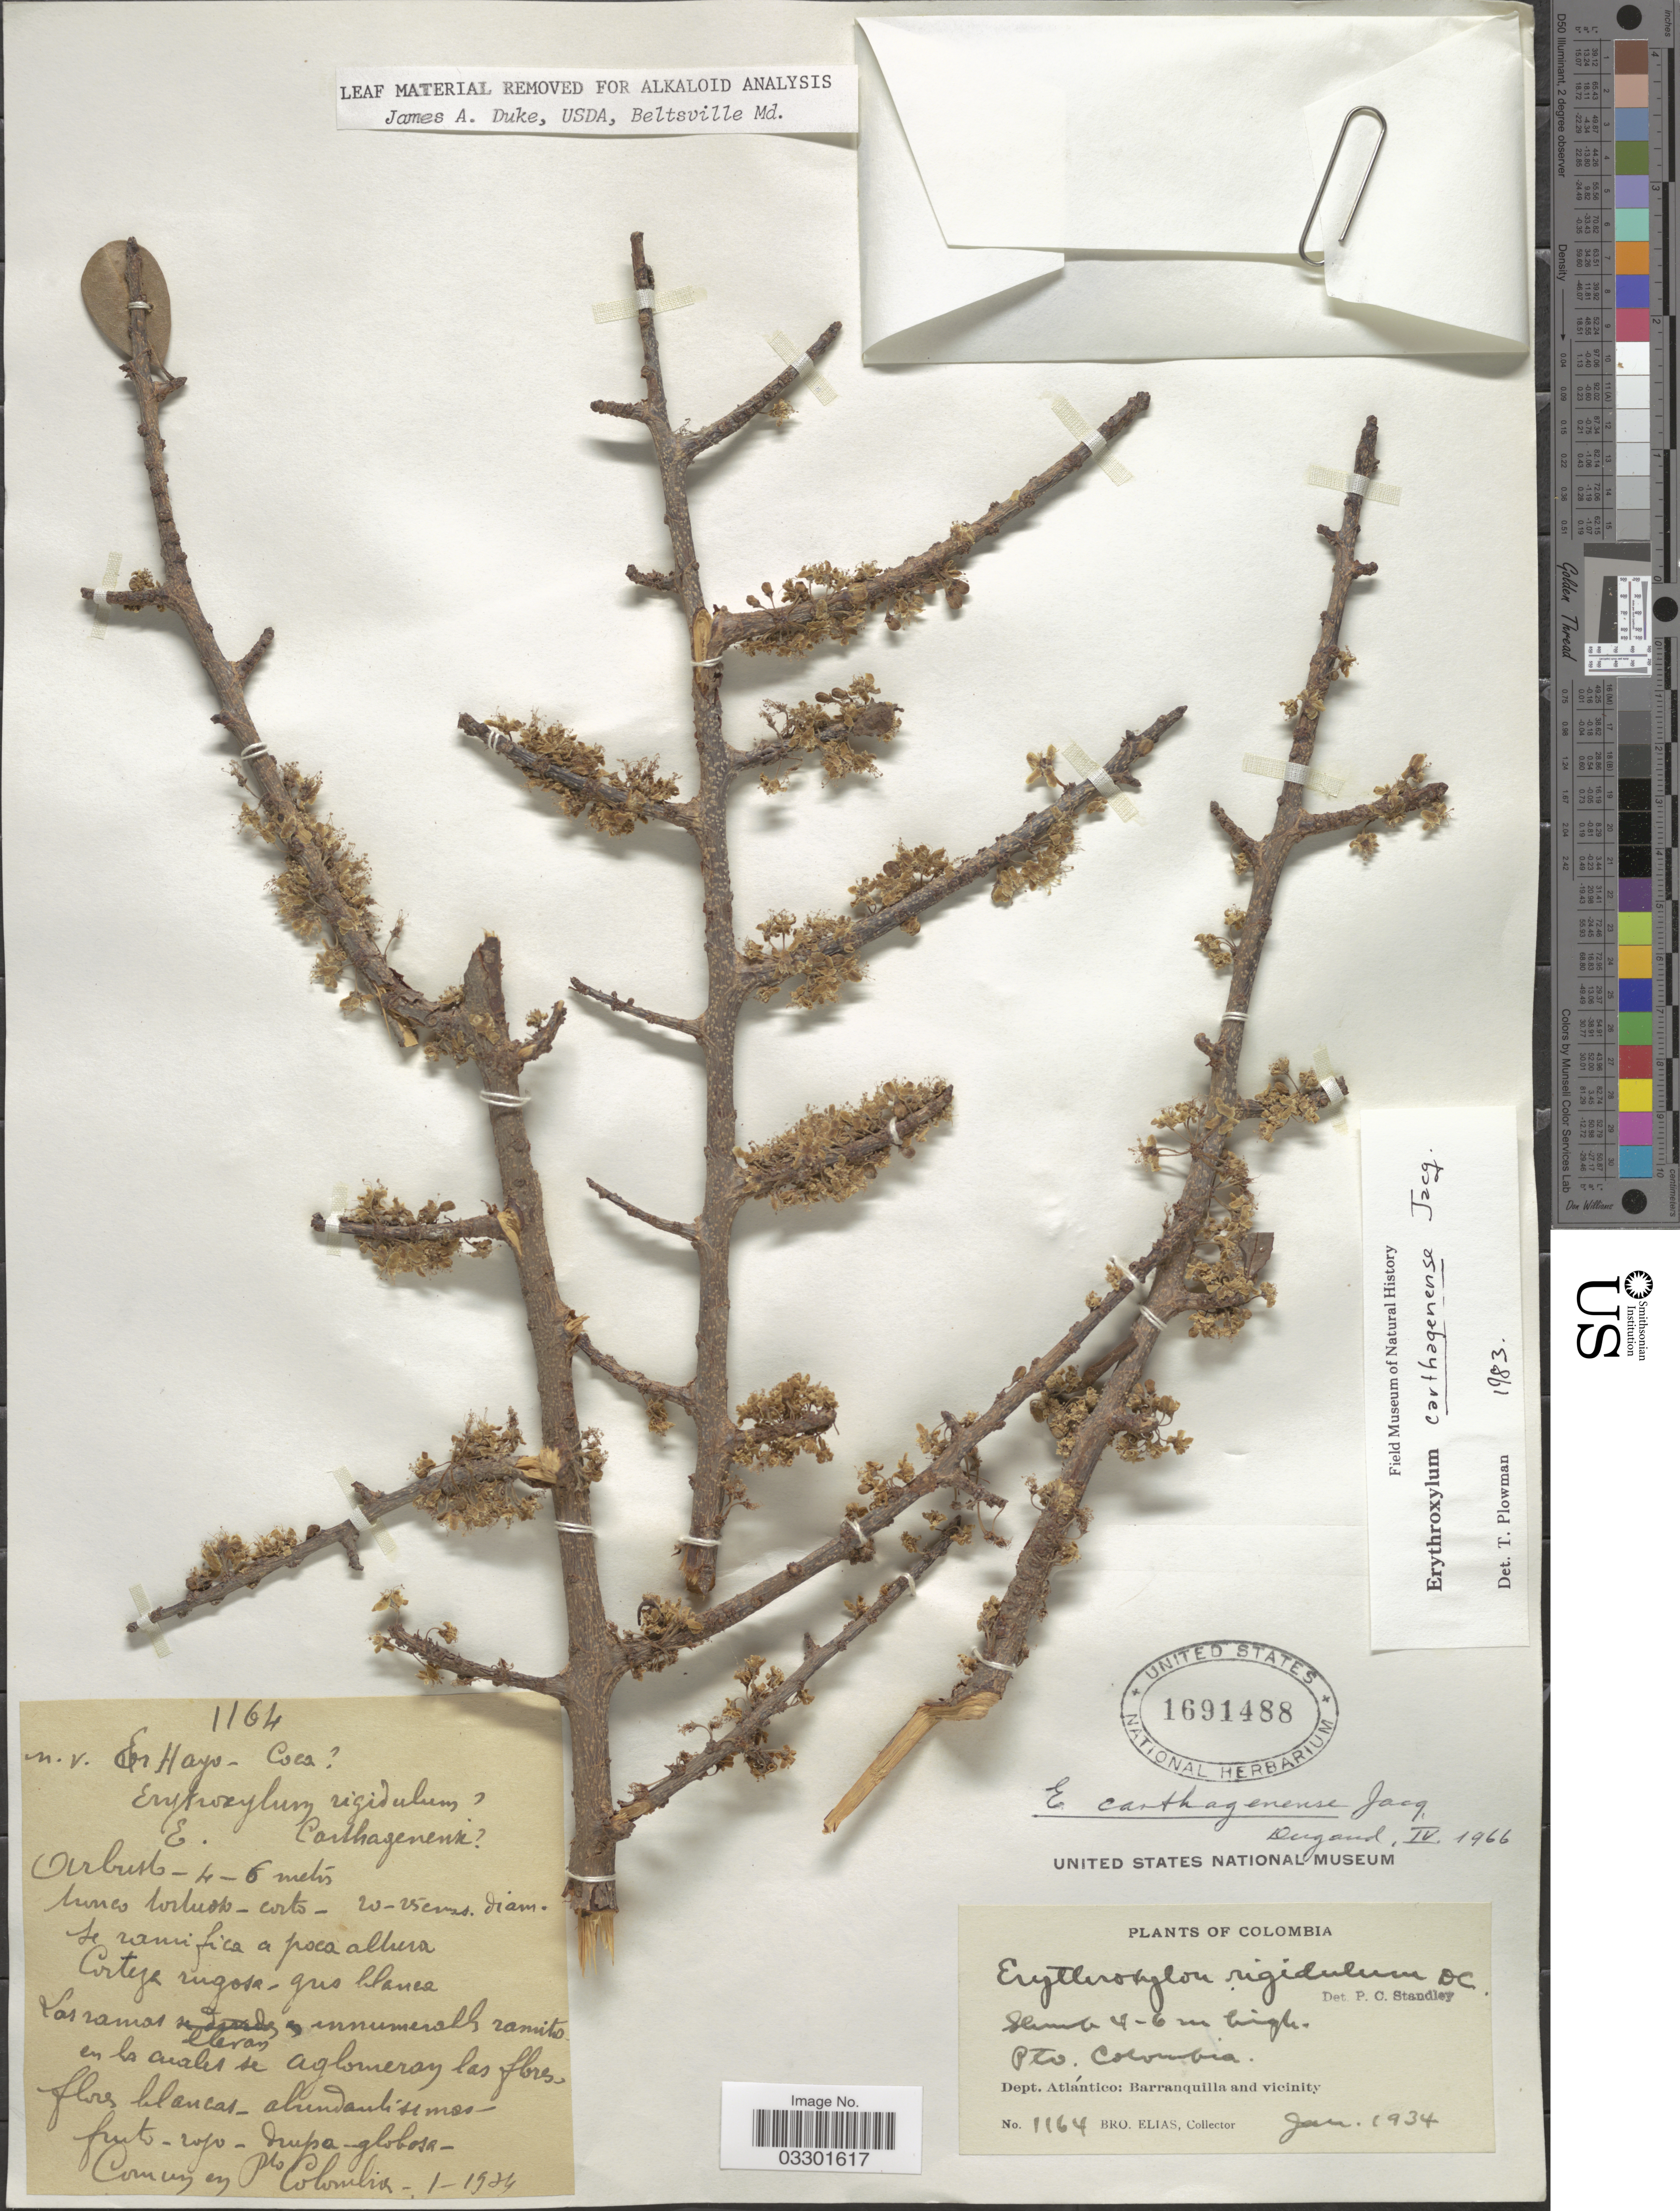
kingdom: Plantae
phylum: Tracheophyta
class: Magnoliopsida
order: Malpighiales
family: Erythroxylaceae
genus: Erythroxylum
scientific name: Erythroxylum carthagenense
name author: Jacq.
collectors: Bro. Elias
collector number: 1164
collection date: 1934-01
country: Colombia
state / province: Atlántico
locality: Pto. Colombia. Dept. Atlántico: Barranquilla and vicinity.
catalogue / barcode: US 1691488